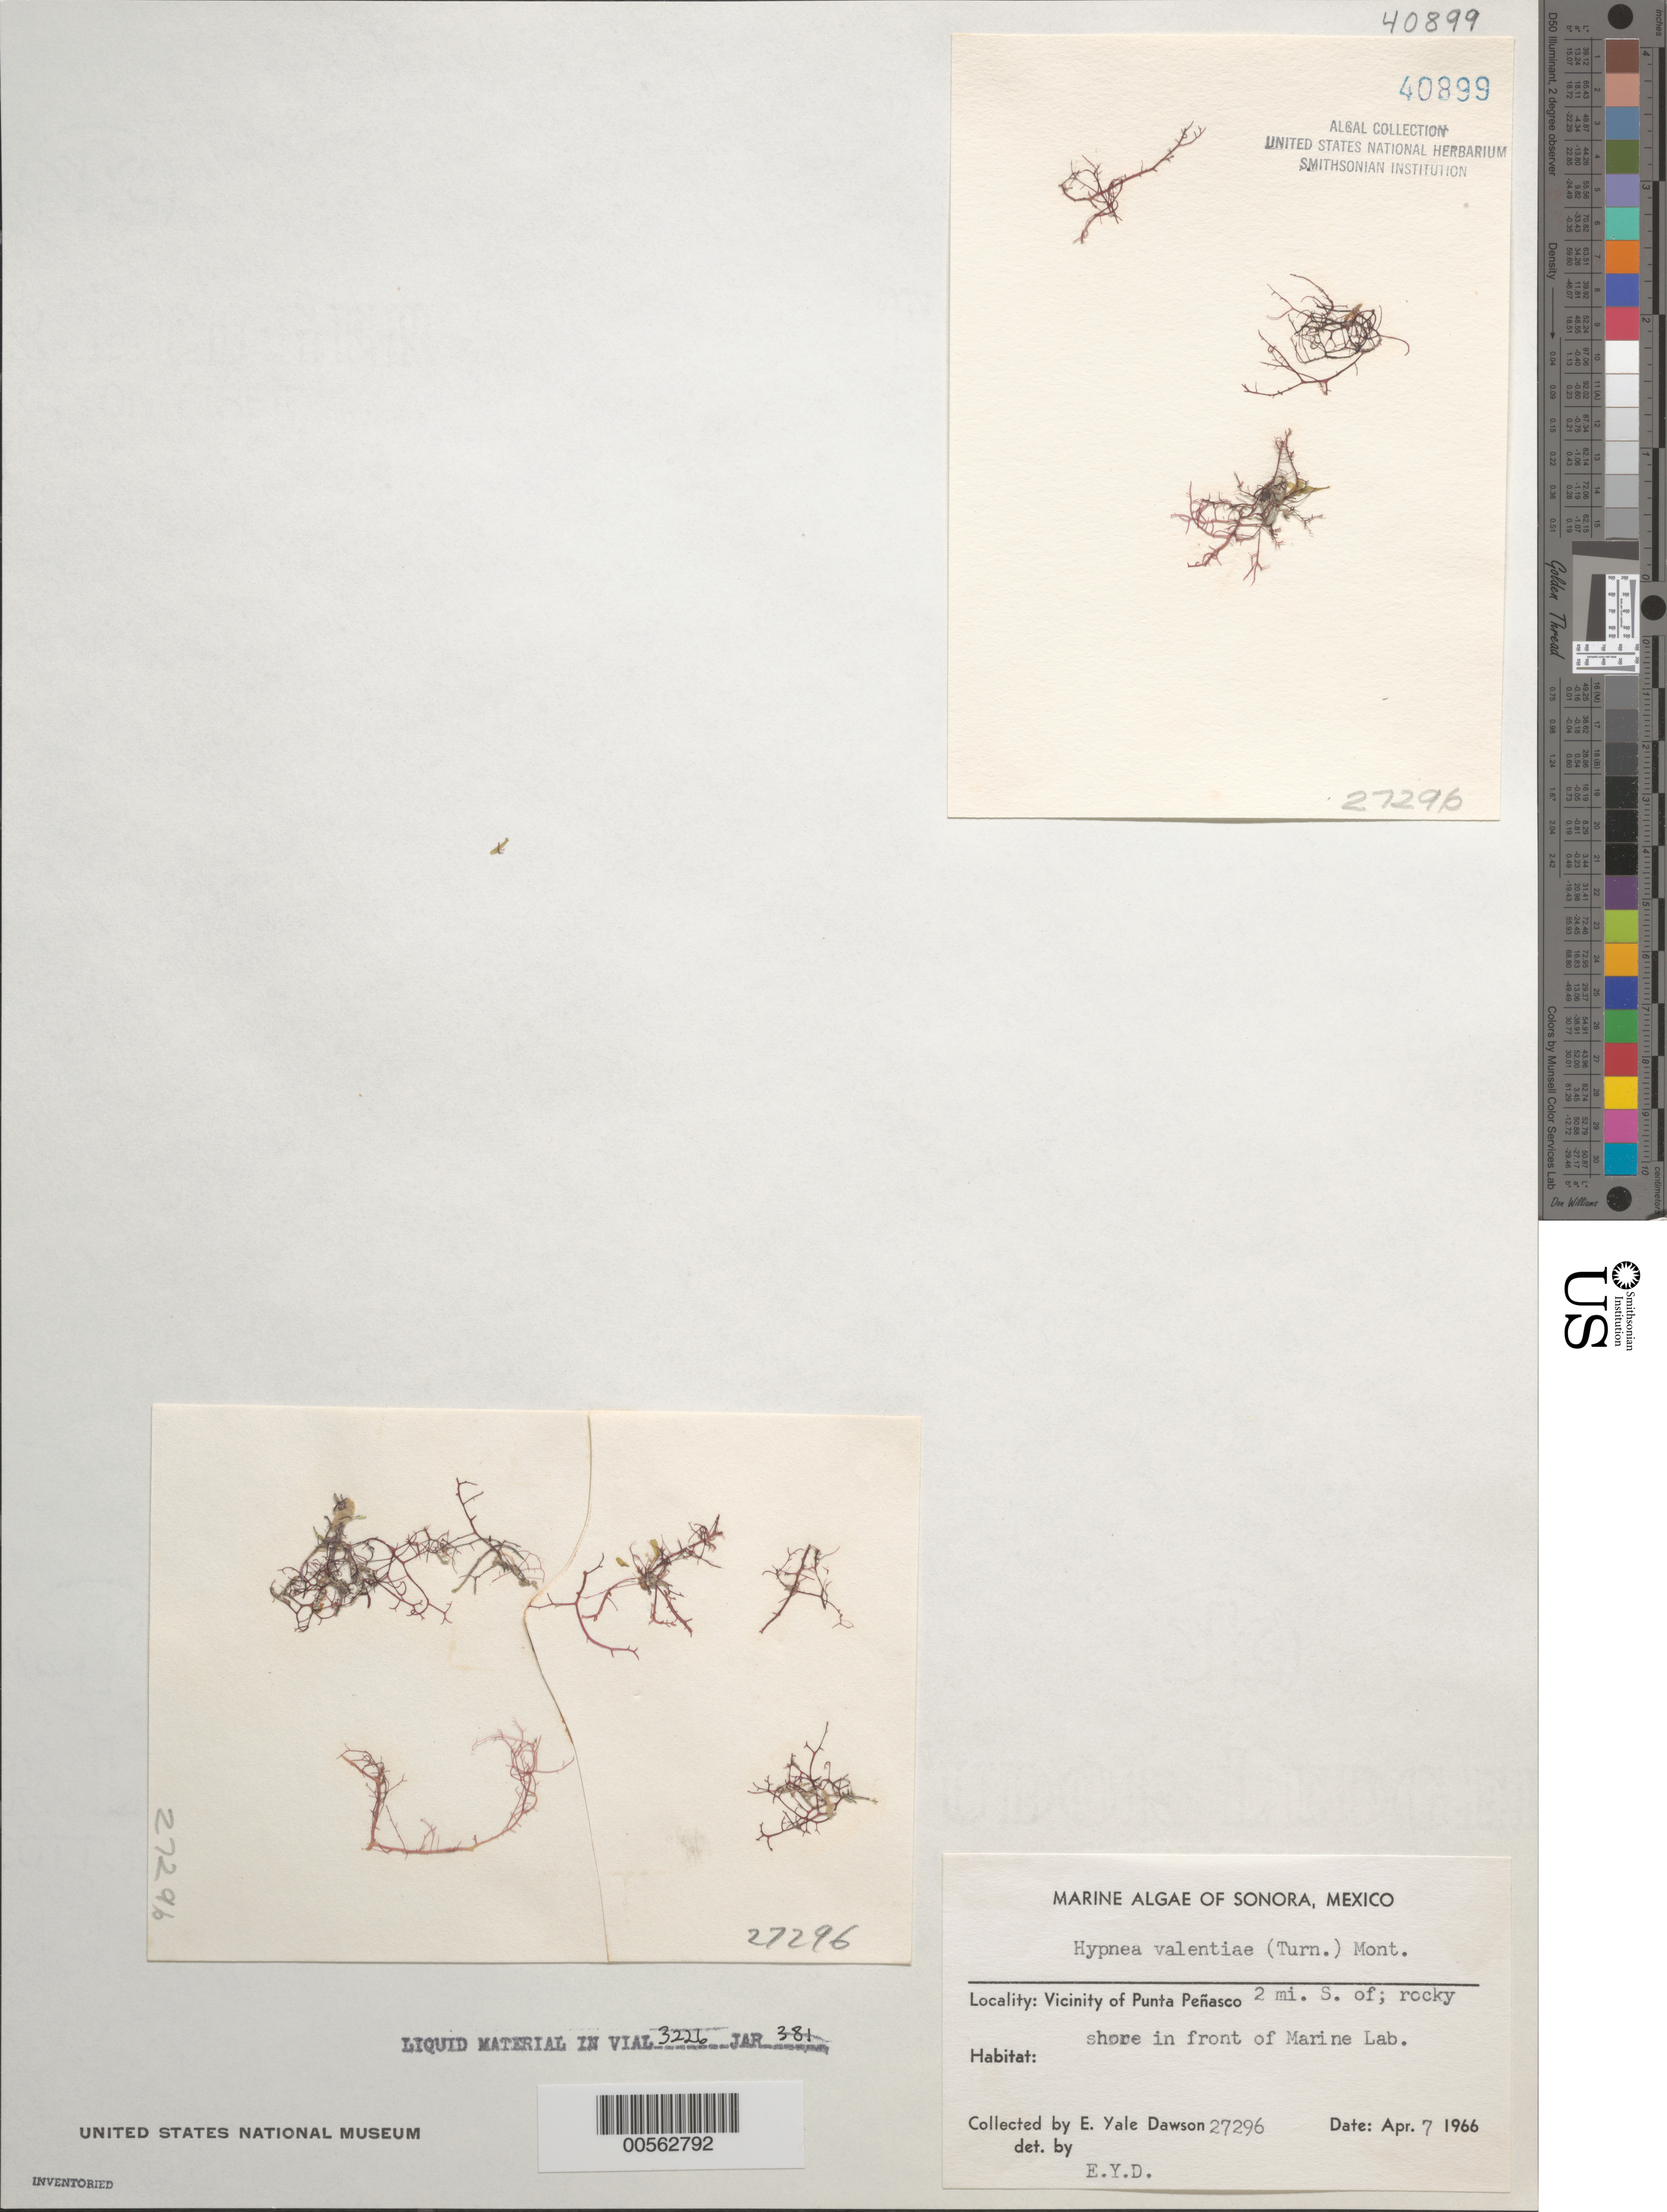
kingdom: Plantae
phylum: Rhodophyta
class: Florideophyceae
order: Gigartinales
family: Cystocloniaceae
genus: Hypnea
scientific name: Hypnea valentiae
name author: (Turner) Mont.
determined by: Dawson, E. Y.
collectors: E. Y. Dawson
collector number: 27296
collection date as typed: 07 Apr 1966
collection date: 1966-04-07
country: Mexico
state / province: Sonora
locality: Marine laboratory shore, 2 miles south of Punta Penasco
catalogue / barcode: US 40899